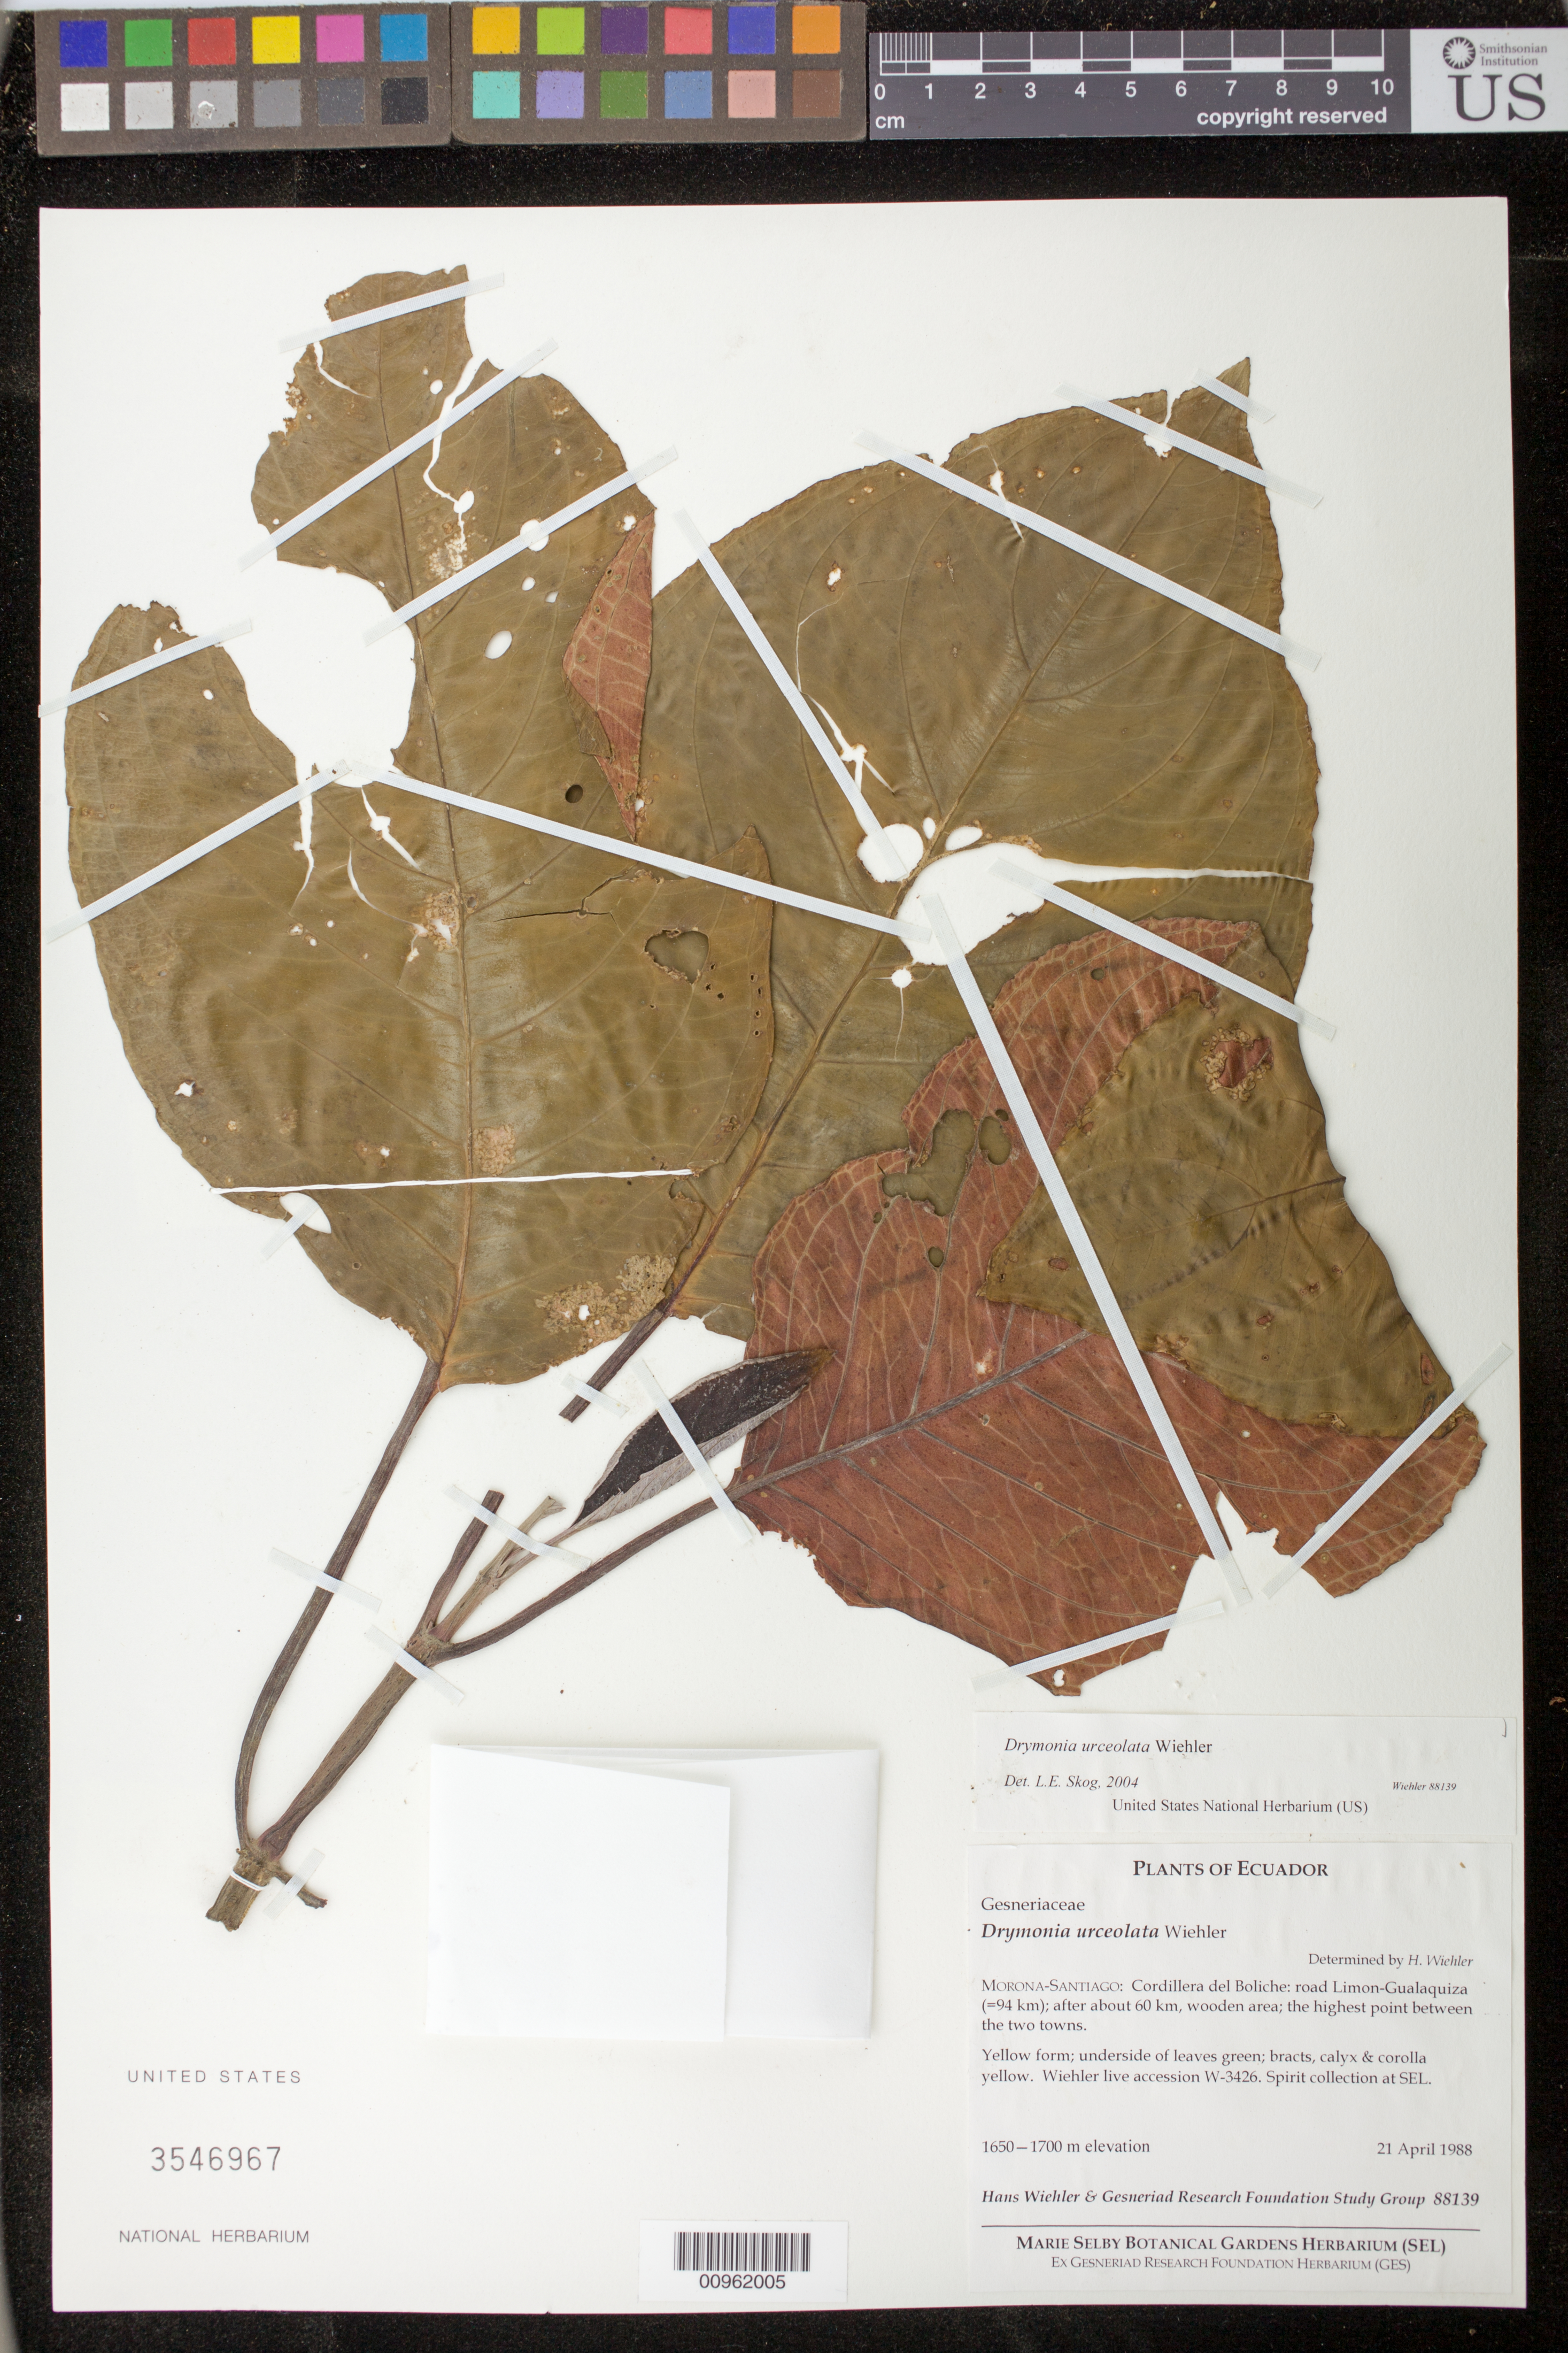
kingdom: Plantae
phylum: Tracheophyta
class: Magnoliopsida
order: Lamiales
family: Gesneriaceae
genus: Drymonia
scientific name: Drymonia urceolata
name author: Wiehler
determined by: Skog, Laurence E.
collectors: H. J. Wiehler & GRF Study Group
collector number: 88139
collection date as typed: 21 Apr 1988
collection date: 1988-04-21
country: Ecuador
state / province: Morona-Santiago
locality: Morona-Santiago: Cordillera del Boliche, road Limon-Gualaquiza (=94 km); after about 60 km, wooden area; the highest point between the two towns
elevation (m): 1650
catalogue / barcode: US 3546967